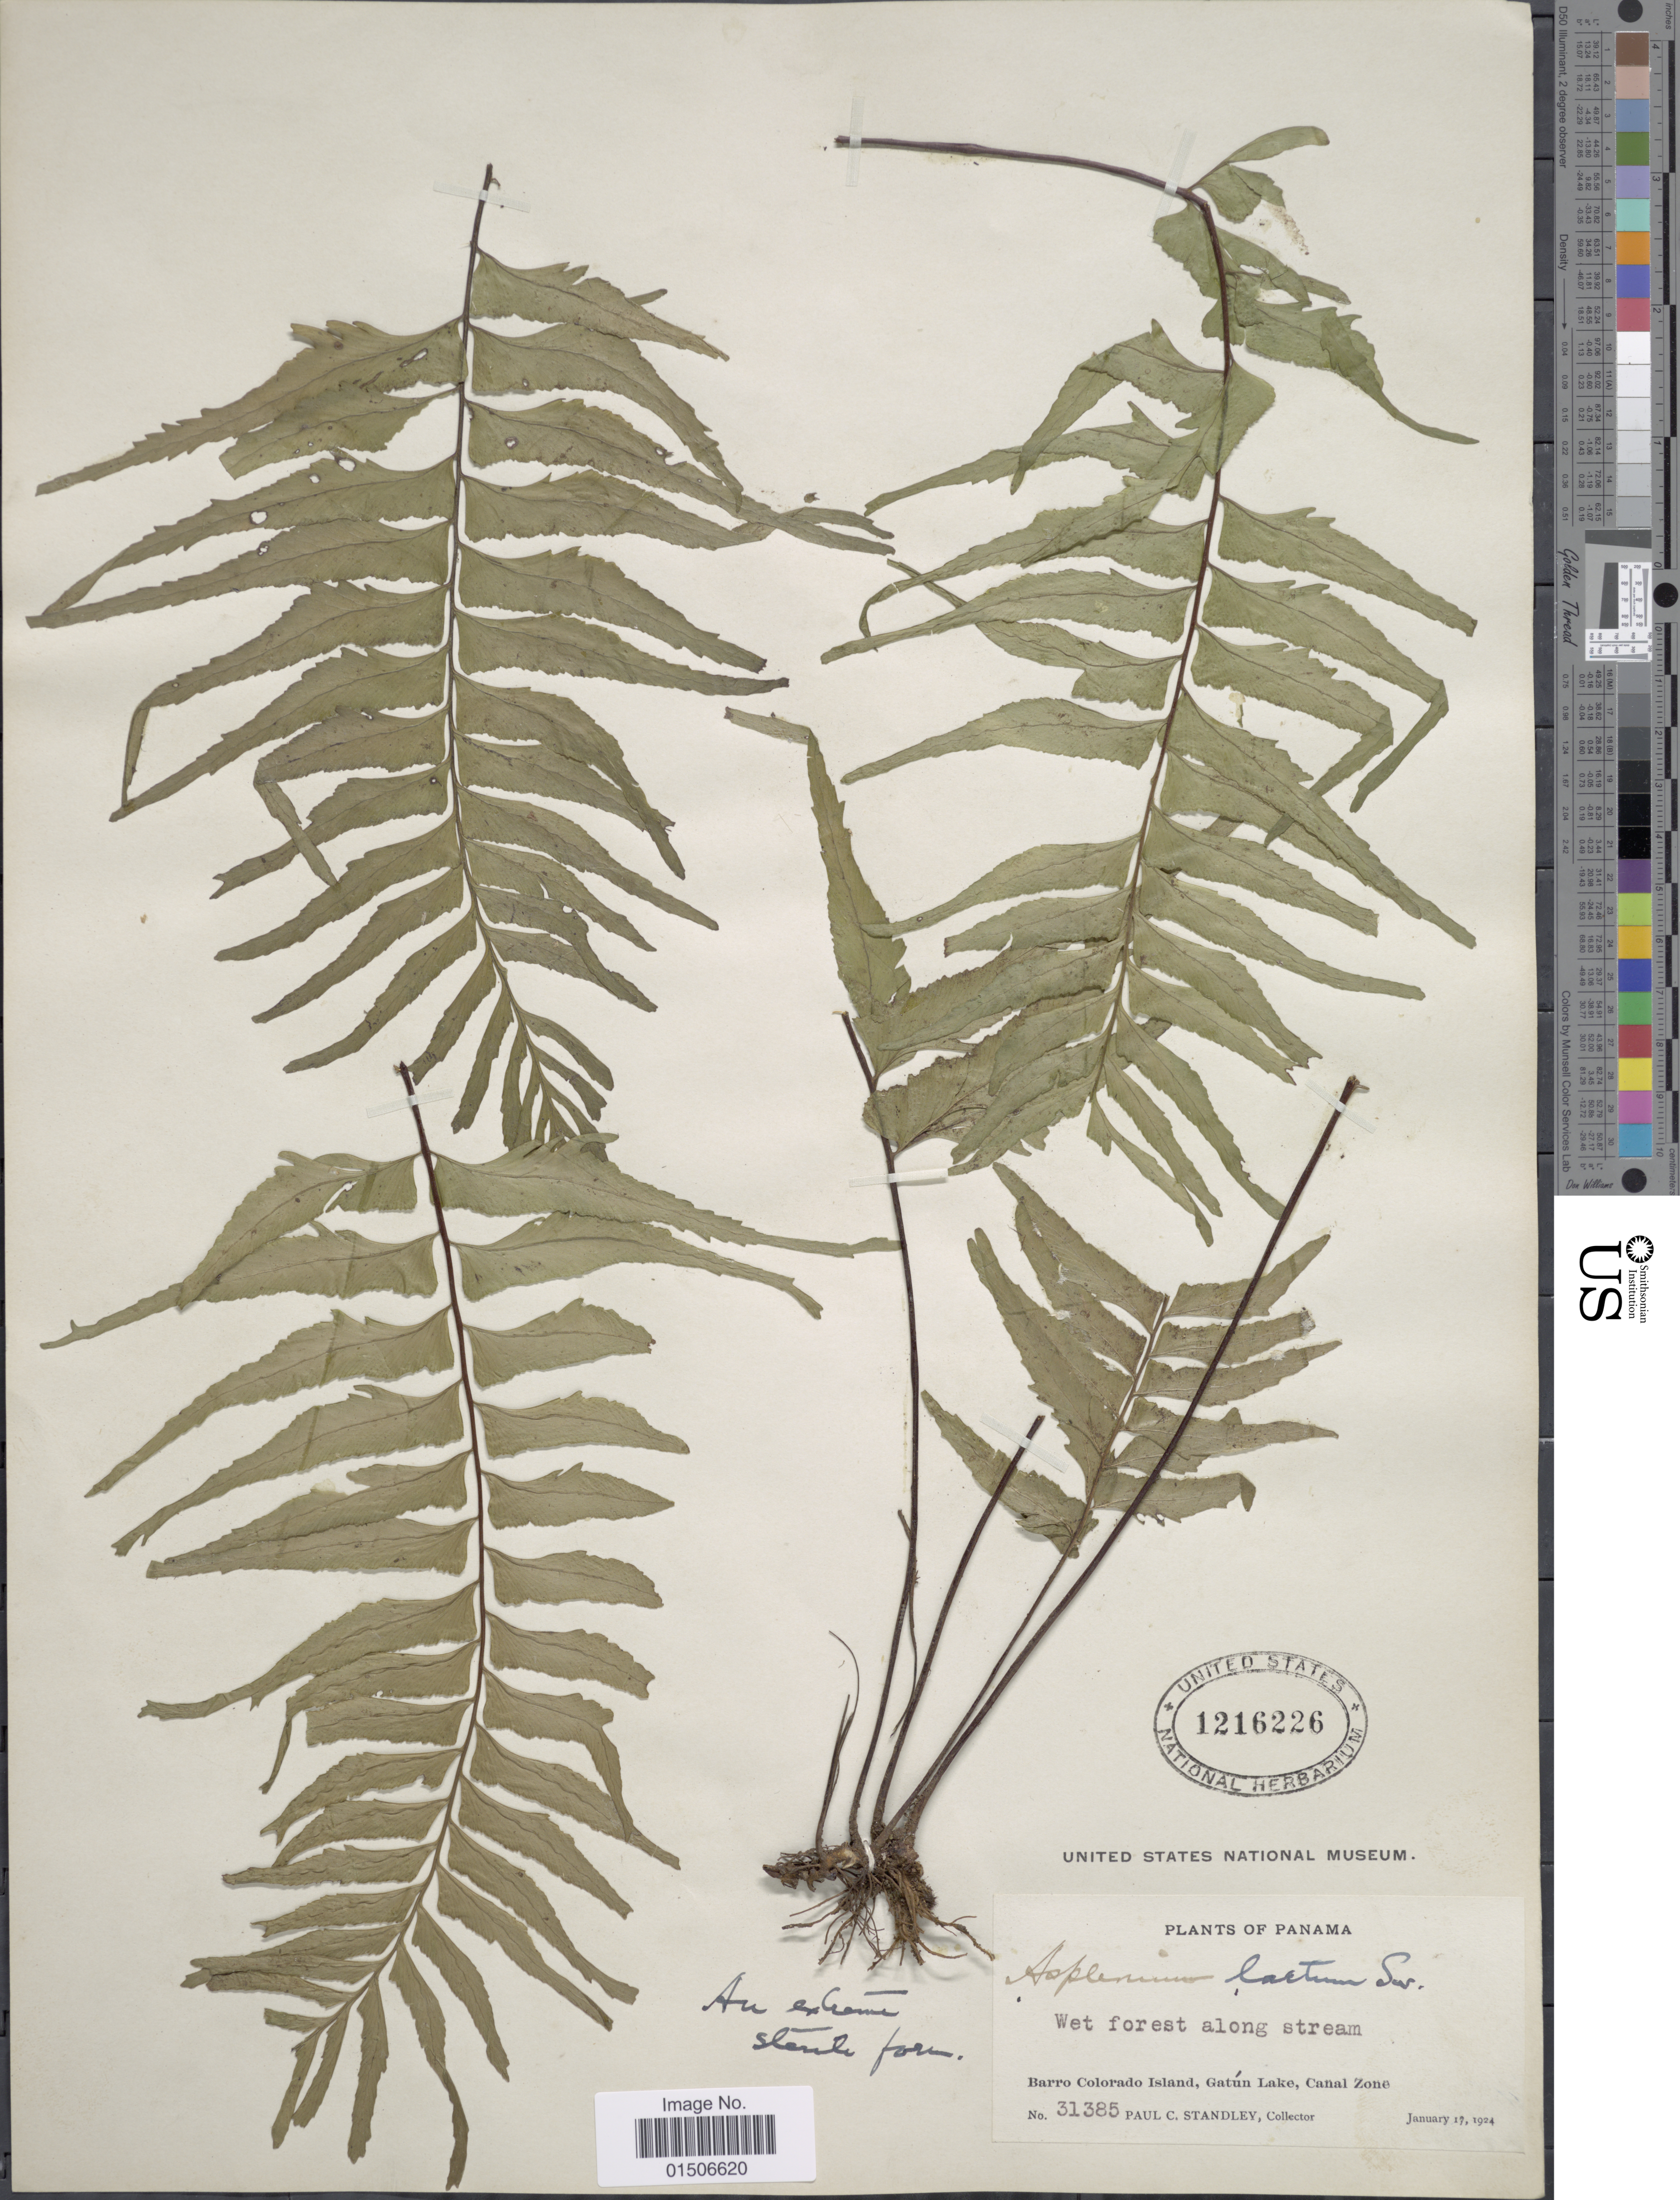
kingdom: Plantae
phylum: Tracheophyta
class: Polypodiopsida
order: Polypodiales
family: Aspleniaceae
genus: Asplenium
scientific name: Asplenium laetum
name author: Sw.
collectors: P. C. Standley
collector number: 31385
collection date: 1924-01-17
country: Panama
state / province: Panamá Oeste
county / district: Canal Zone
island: Barro Colorado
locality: Wet forest along stream, Barro Colorado Island, Gatún Lake, Canal Zone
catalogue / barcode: US 1216226